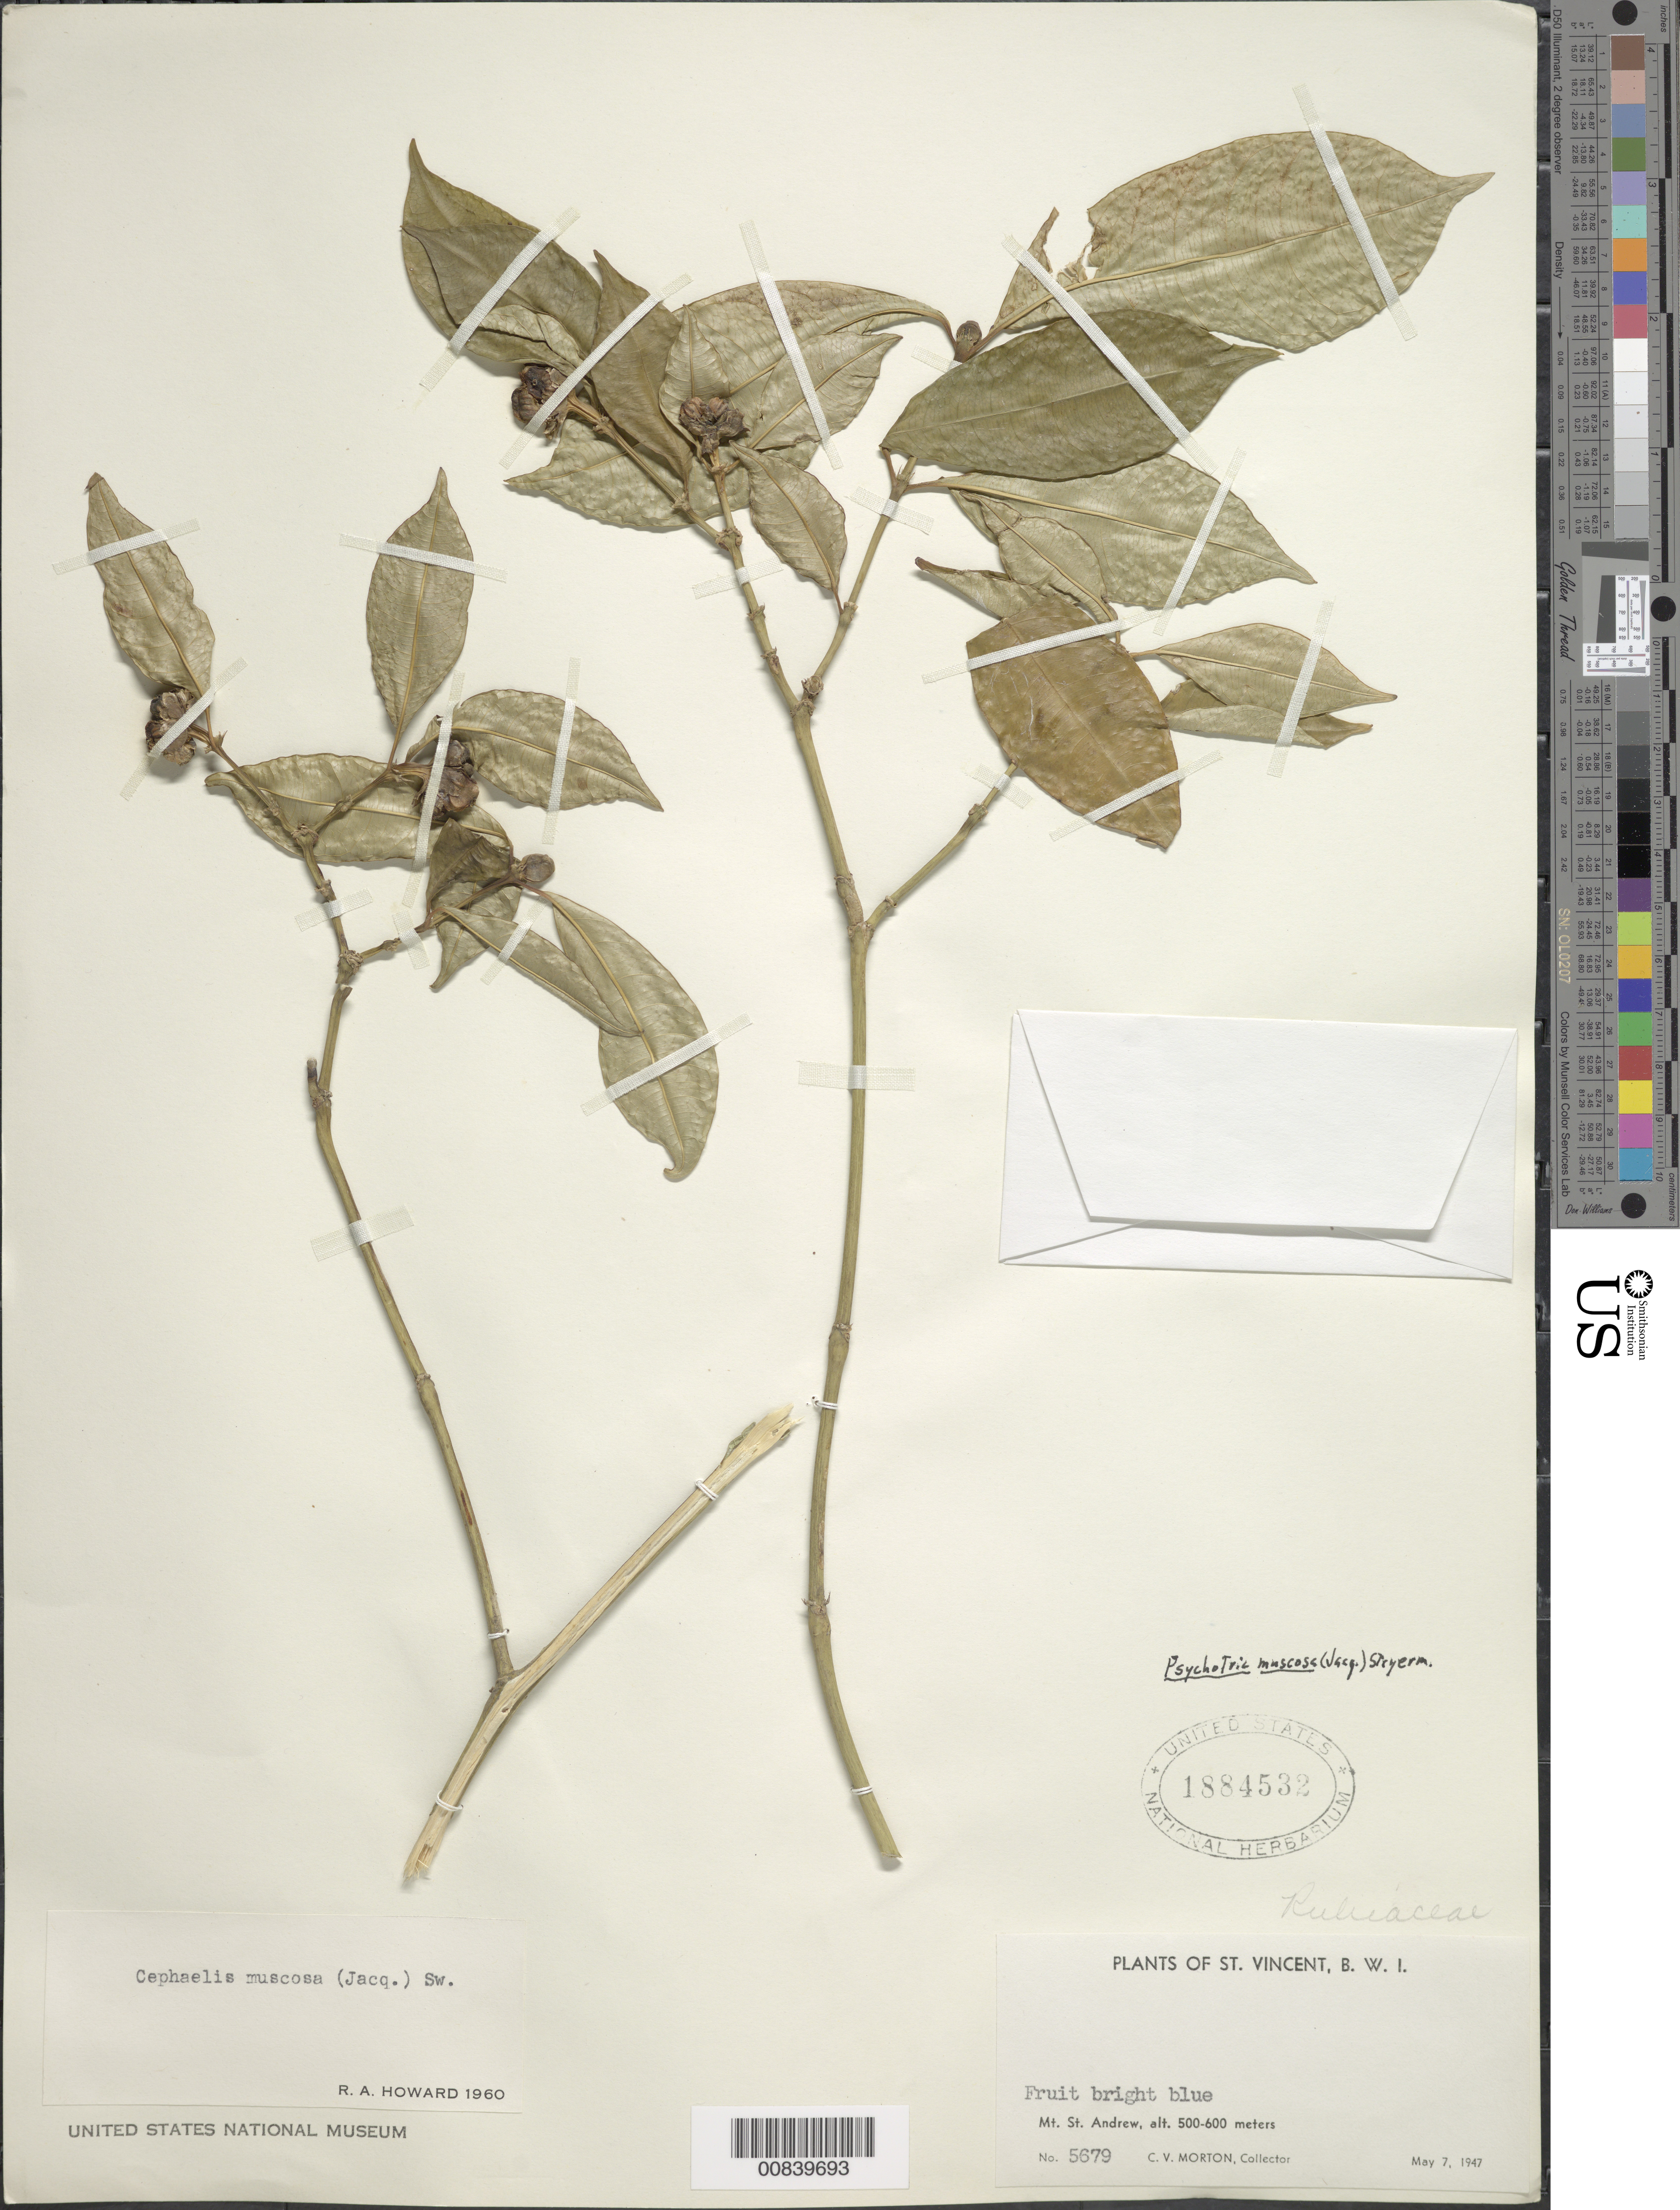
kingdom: Plantae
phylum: Tracheophyta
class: Magnoliopsida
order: Gentianales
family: Rubiaceae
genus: Psychotria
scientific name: Psychotria mucosa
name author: (Jacq.) Steyerm.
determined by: Howard, R. A.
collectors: C. V. Morton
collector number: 5679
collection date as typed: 07 May 1947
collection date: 1947-05-07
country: St. Vincent - Grenadines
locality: Mt. St. Andrew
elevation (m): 500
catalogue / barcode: US 1884532